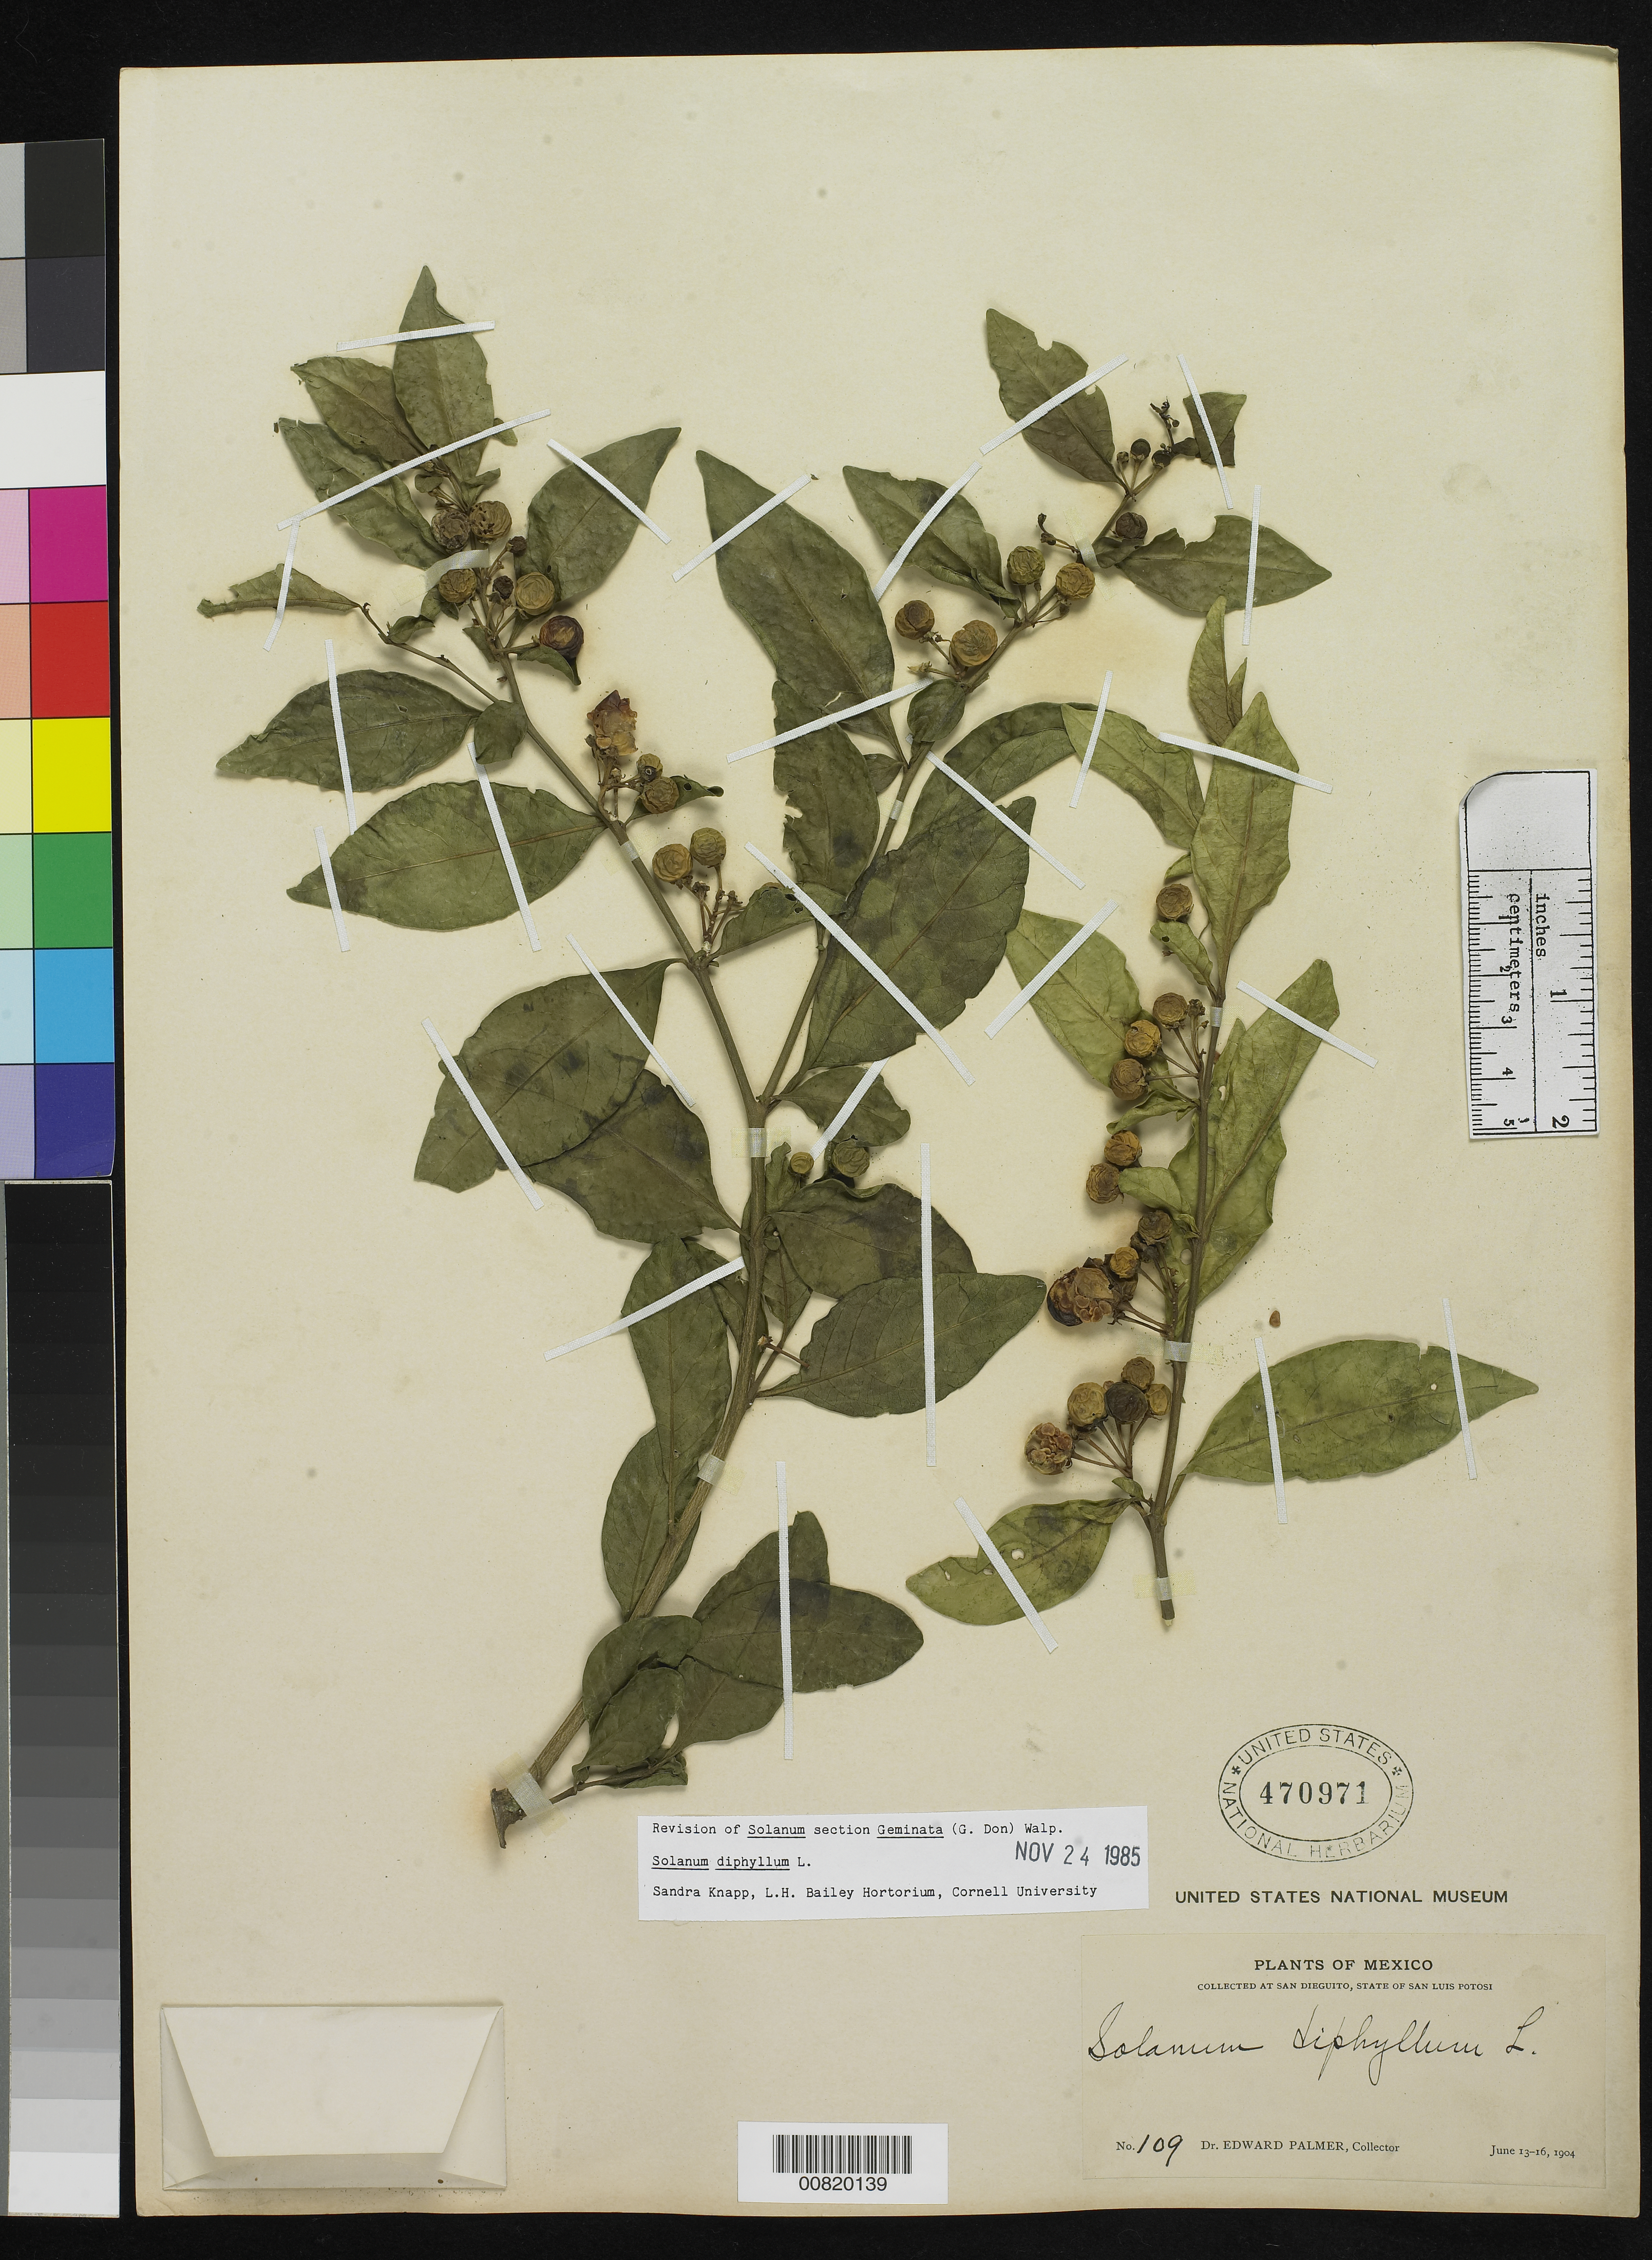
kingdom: Plantae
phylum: Tracheophyta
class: Magnoliopsida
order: Solanales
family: Solanaceae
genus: Solanum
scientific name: Solanum diphyllum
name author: L.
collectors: E. Palmer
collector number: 109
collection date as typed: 13 Jun 1904 to 16 Jun 1904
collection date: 1904-06-13/1904-06-16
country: Mexico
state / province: San Luis Potosí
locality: San Dieguito, San Luis Potosí.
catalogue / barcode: US 470971